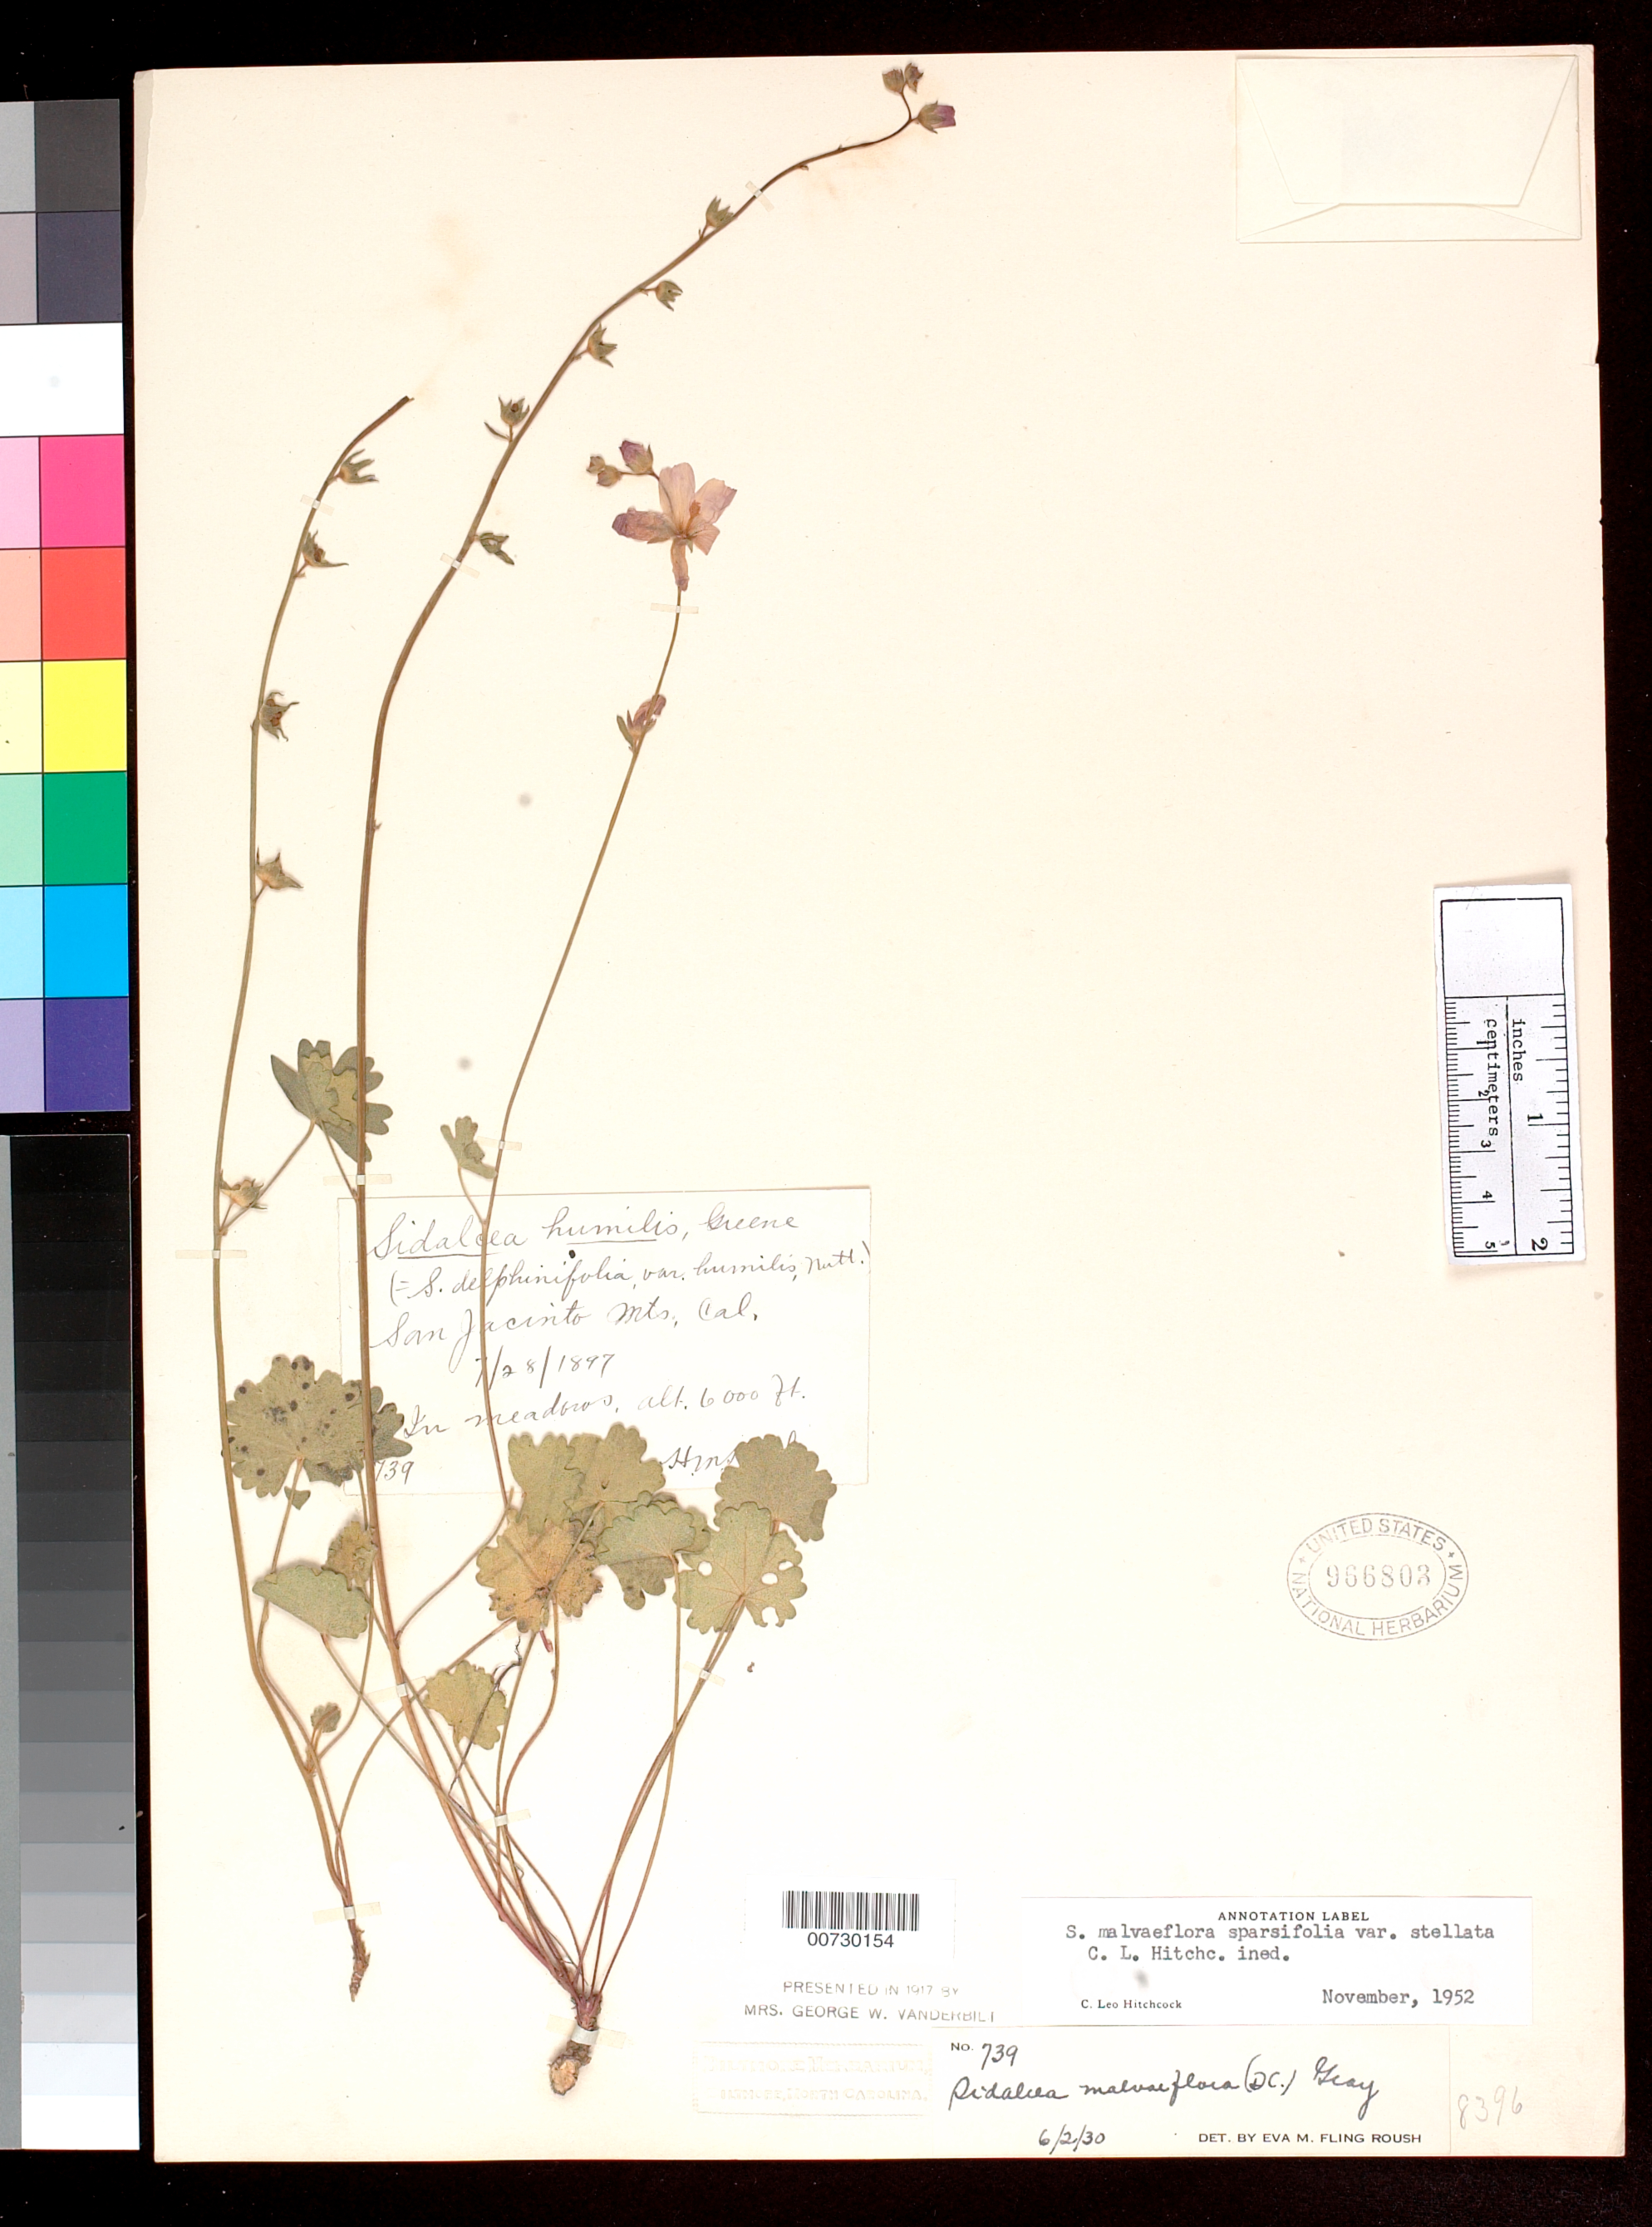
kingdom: Plantae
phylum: Tracheophyta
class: Magnoliopsida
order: Malvales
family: Malvaceae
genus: Sidalcea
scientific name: Sidalcea malviflora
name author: (DC.) A. Gray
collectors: H. M. Hall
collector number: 739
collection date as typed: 28 Jul 1897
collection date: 1897-07-28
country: United States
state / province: California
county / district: Riverside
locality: San Jacinto Mts.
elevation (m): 1829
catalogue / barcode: US 966803